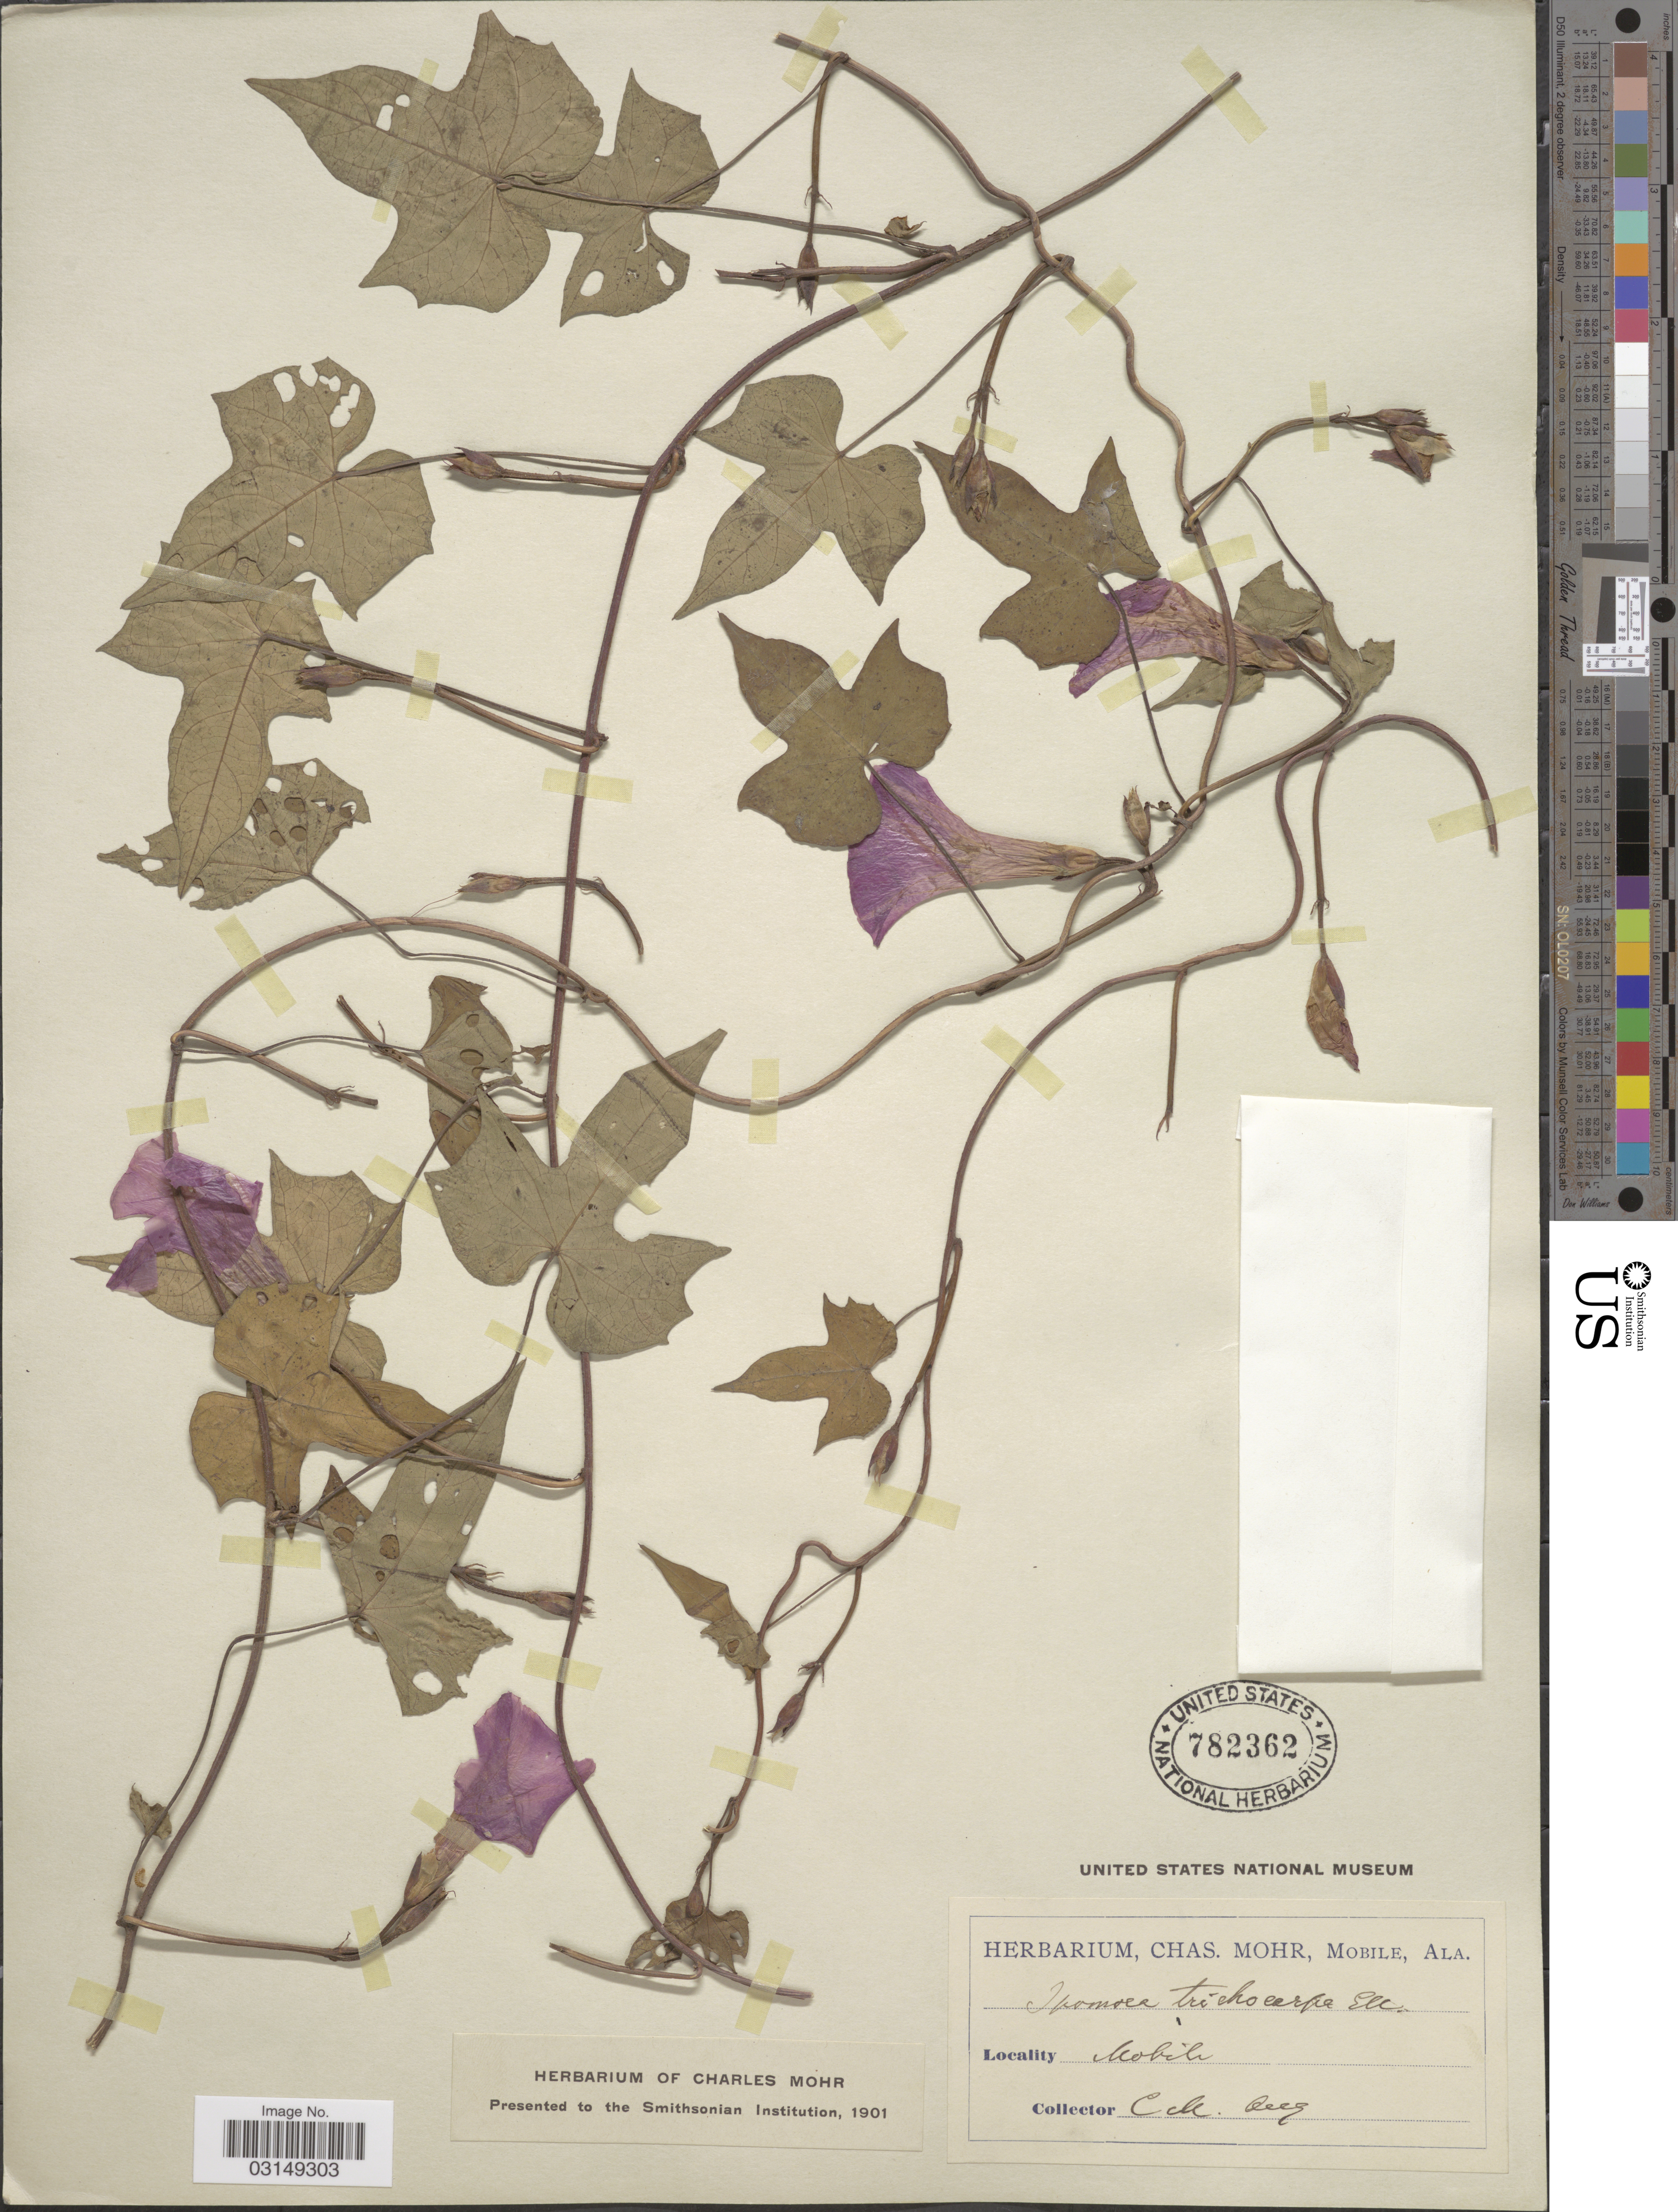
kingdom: Plantae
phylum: Tracheophyta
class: Magnoliopsida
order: Solanales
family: Convolvulaceae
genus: Ipomoea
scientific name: Ipomoea trichocarpa var. trichocarpa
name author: Elliott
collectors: Mohr, C. T. (herbarium)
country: United States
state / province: Alabama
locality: Mobile.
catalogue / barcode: US 782362